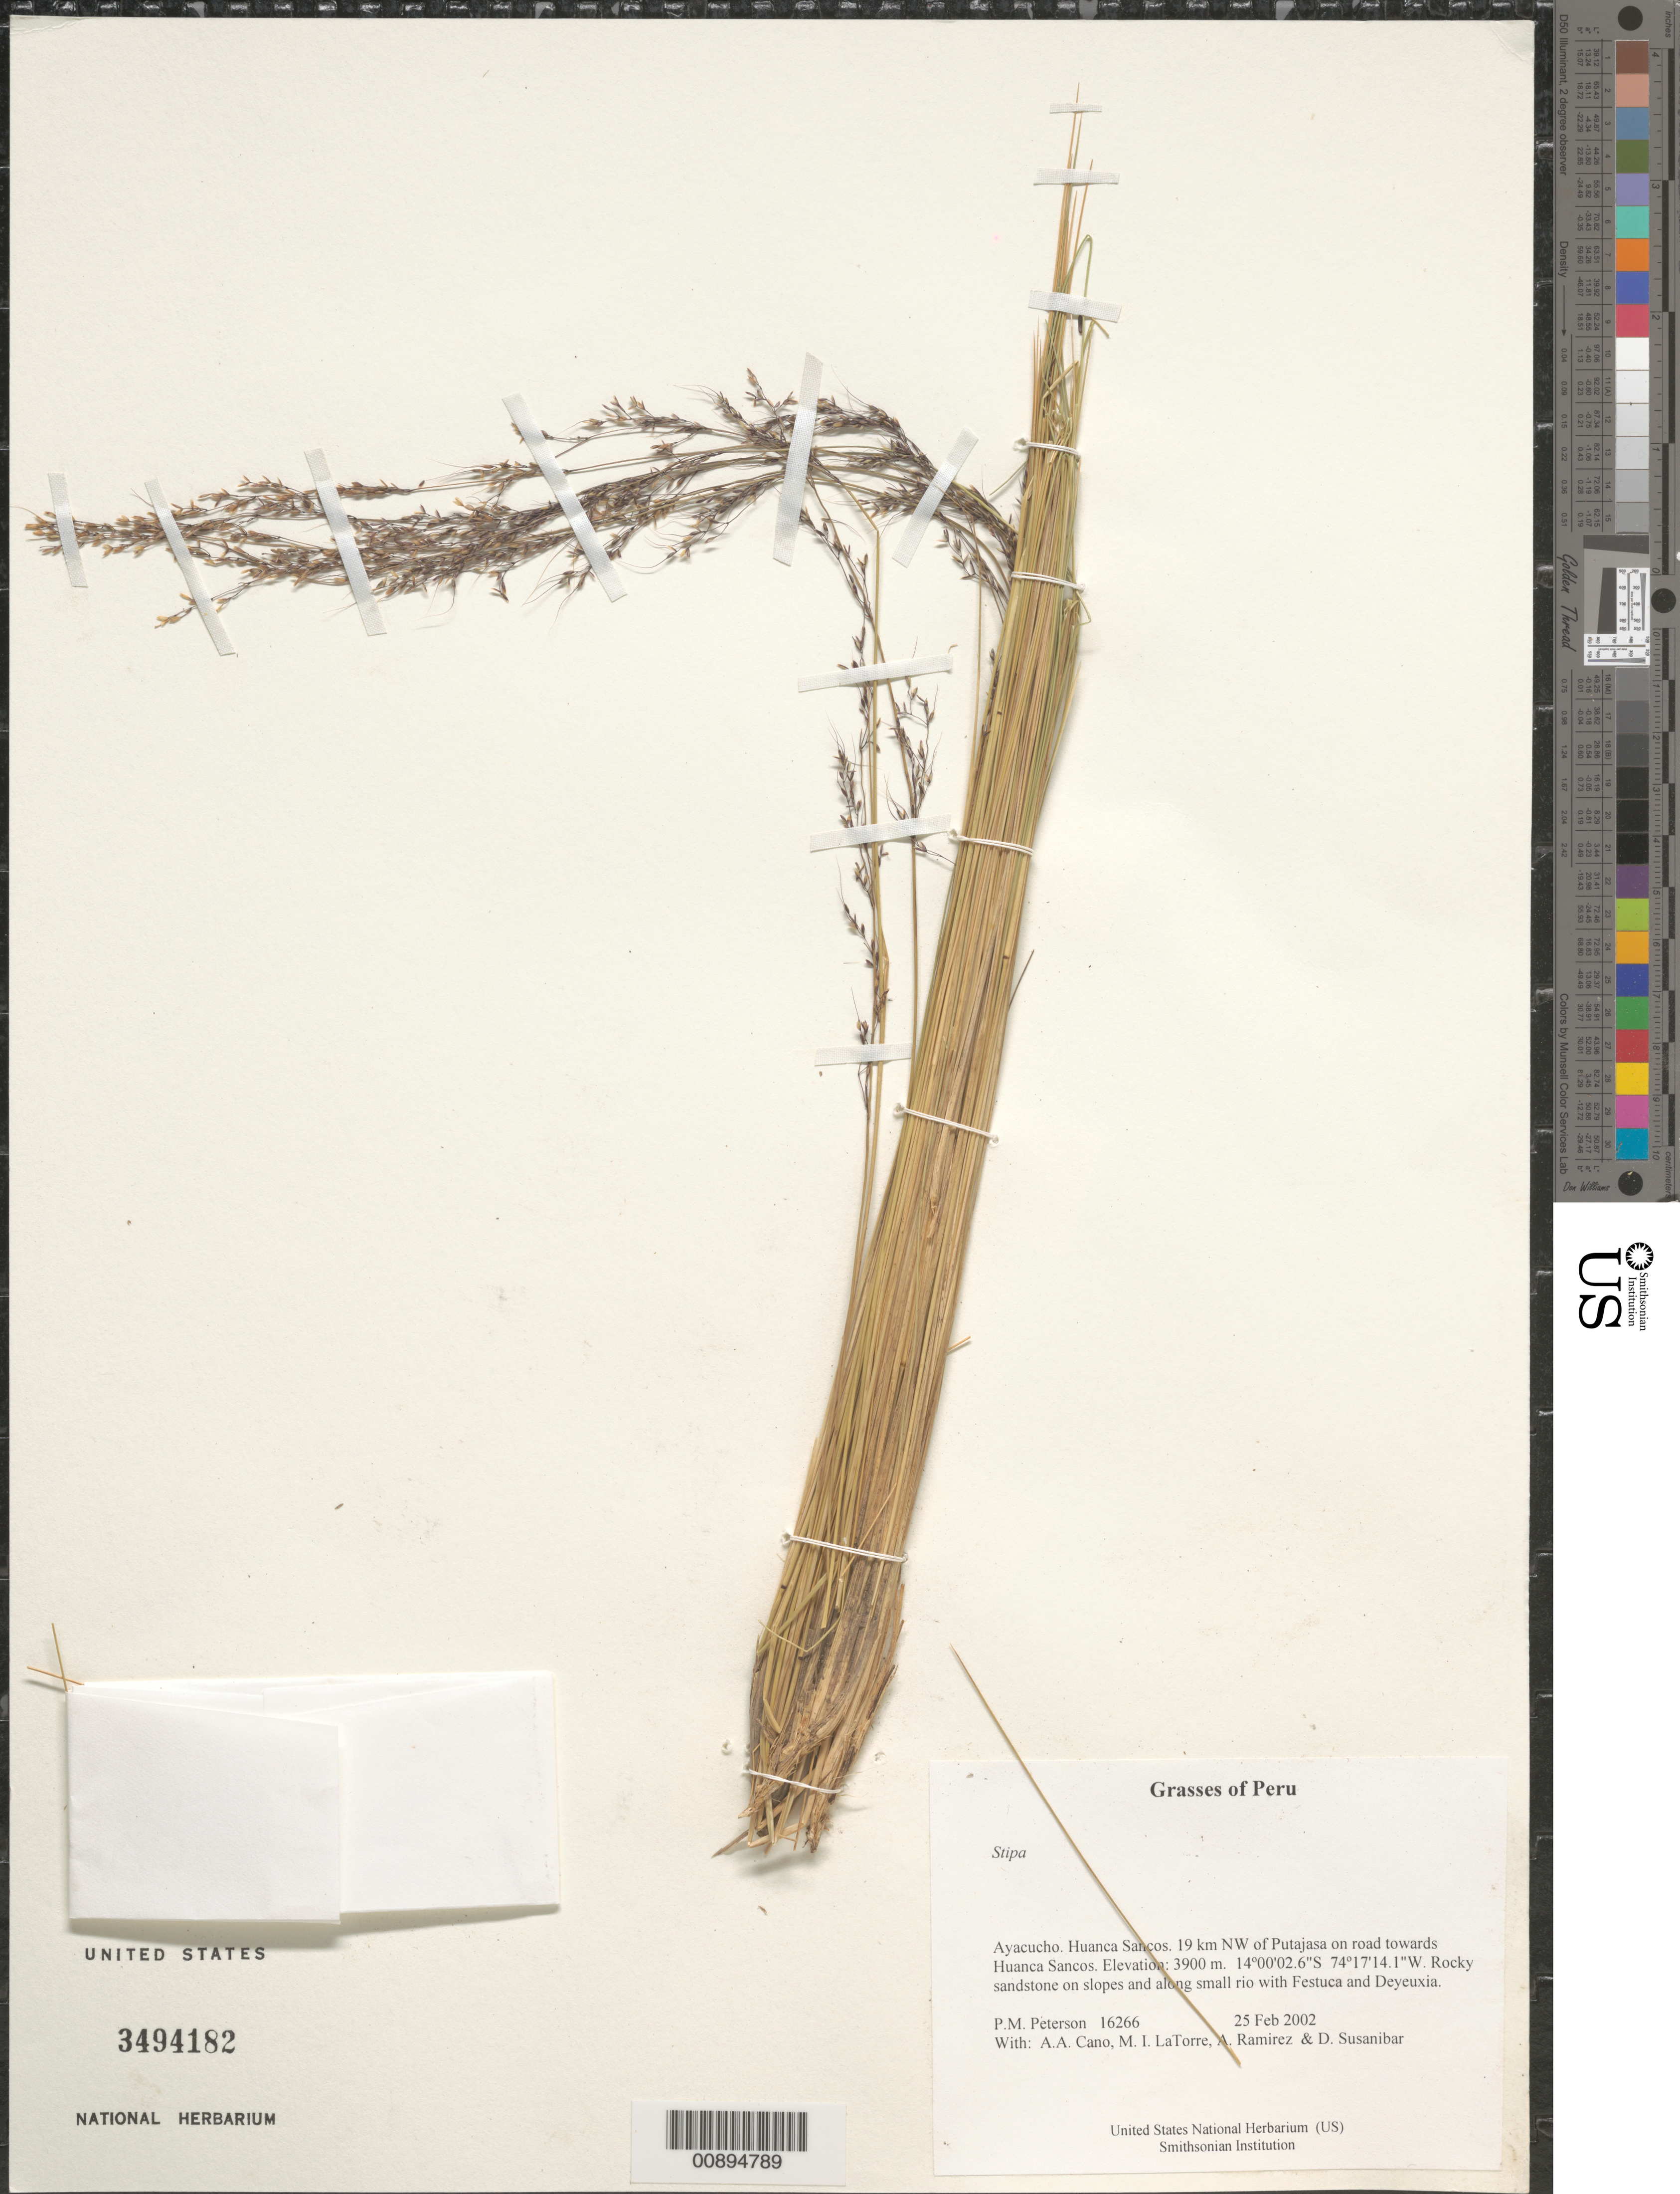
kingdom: Plantae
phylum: Tracheophyta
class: Liliopsida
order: Poales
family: Poaceae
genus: Anatherostipa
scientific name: Anatherostipa sp.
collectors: P. M. Peterson, A. Cano, M. I. La Torre, A. Ramírez & D. Susanibar Cruz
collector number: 16266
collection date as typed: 25 Feb 2002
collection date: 2002-02-25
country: Peru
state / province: Ayacucho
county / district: Huanca Sancos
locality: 19 km NW of Putajasa on road towards Huanca Sancos.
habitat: Rocky sandstone on slopes and along small rio with ~Festuca and Deyeuxia~.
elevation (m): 3900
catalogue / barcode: US 3494182